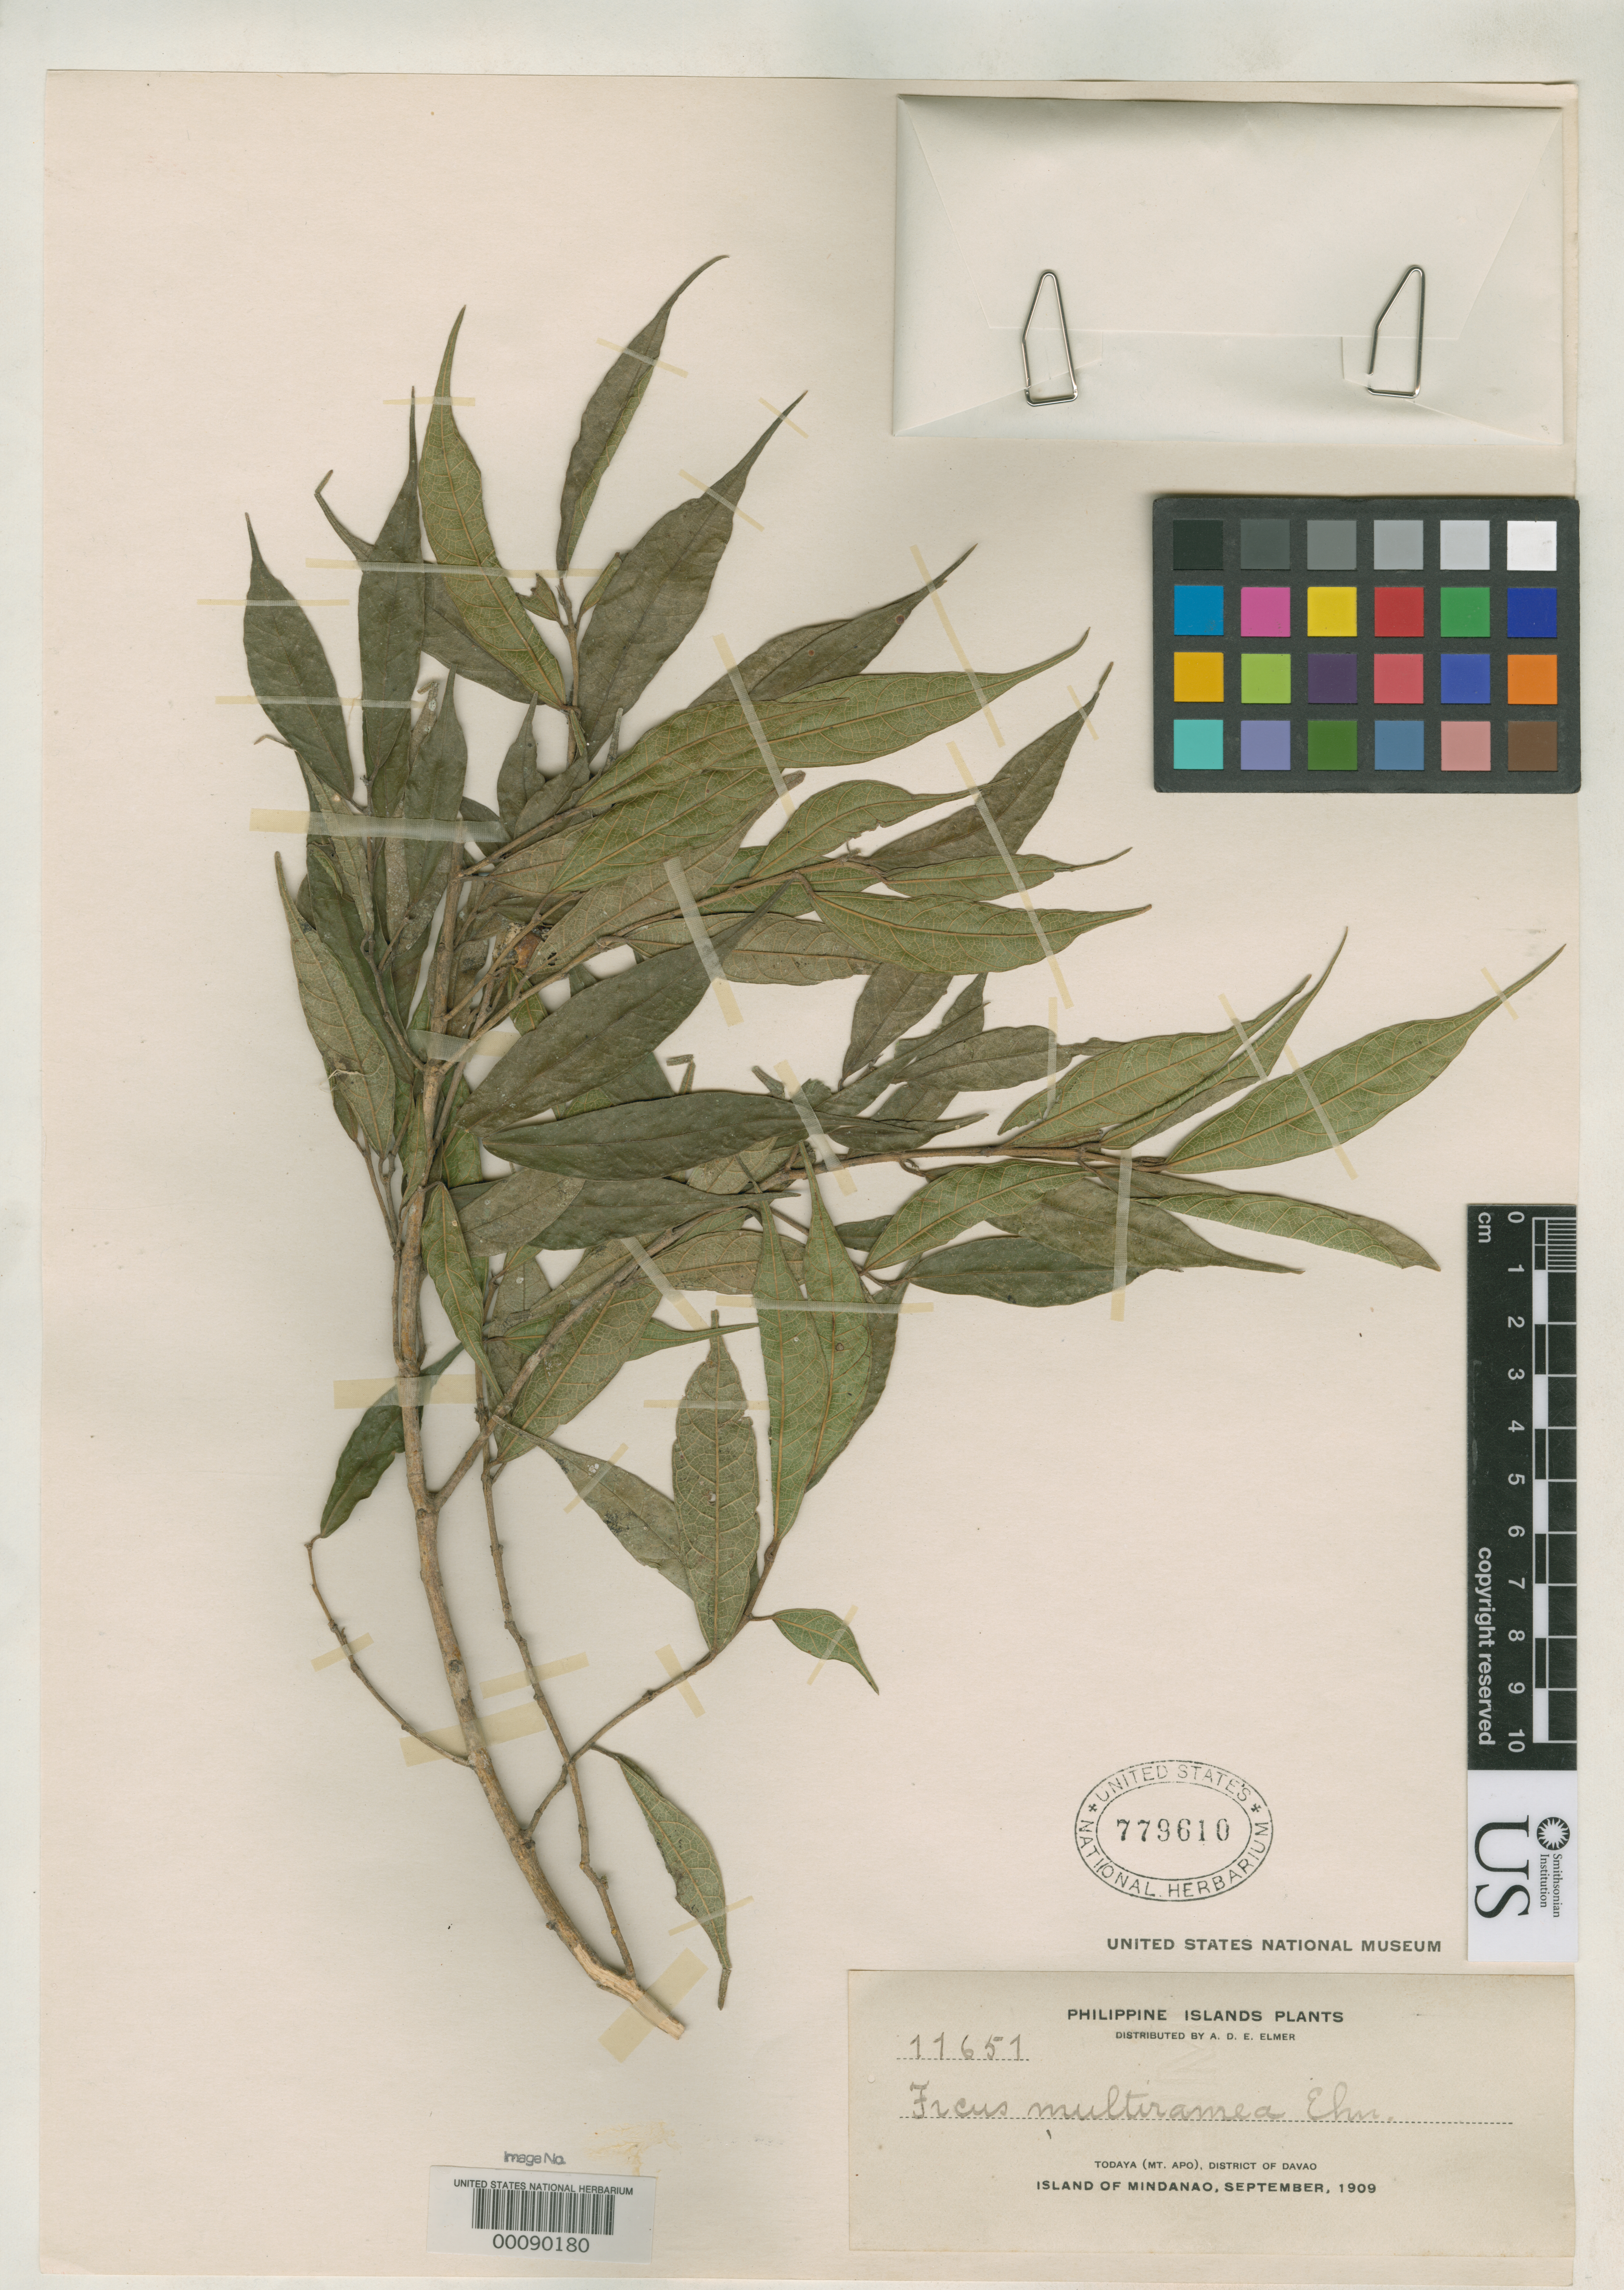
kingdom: Plantae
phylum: Tracheophyta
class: Magnoliopsida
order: Rosales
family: Moraceae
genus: Ficus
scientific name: Ficus multiramea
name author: Elmer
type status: Isotype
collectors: A. D. E. Elmer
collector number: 11651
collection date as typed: Sep 1909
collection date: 1909-09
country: Philippines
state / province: Davao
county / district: Davao del Sur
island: Mindanao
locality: Todaya, Mt. Apo.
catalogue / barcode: US 779610